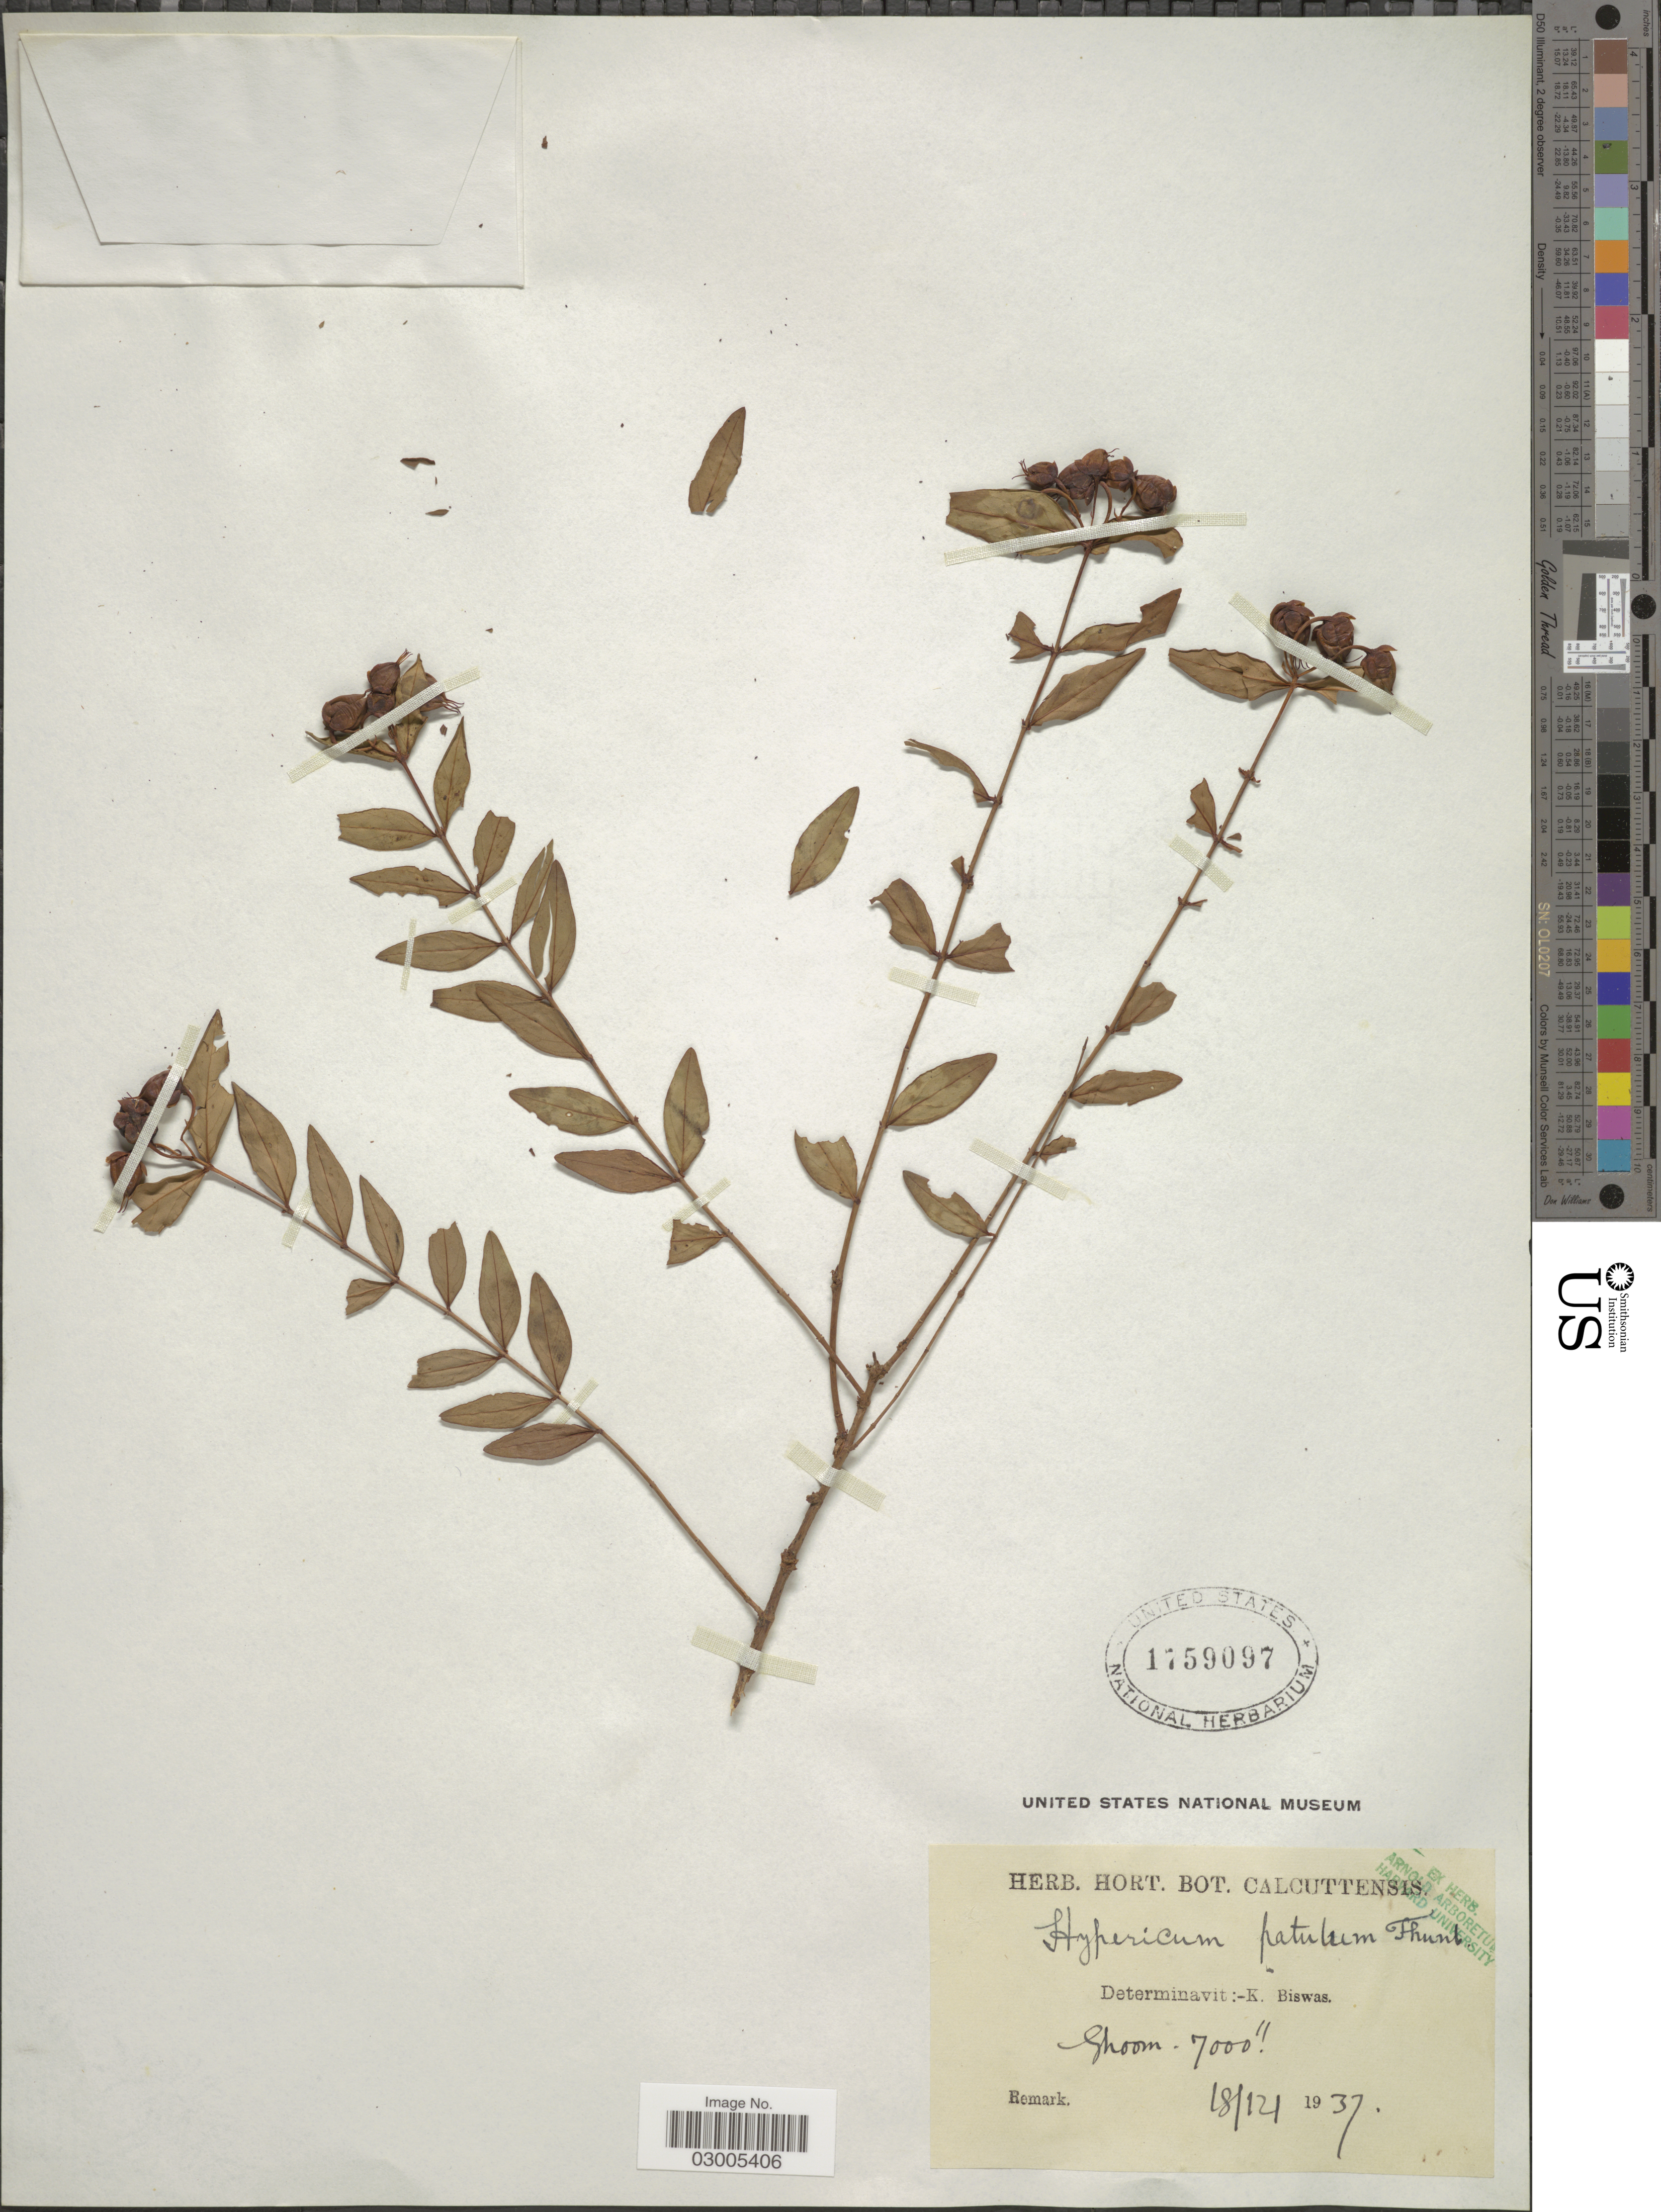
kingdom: Plantae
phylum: Tracheophyta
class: Magnoliopsida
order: Malpighiales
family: Hypericaceae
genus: Hypericum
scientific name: Hypericum patulum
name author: Thunb.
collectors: ex Herb. Hort. Bot. Calcuttensis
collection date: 1937-12-18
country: India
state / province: West Bengal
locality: Ghoom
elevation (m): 2134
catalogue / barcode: US 1759097